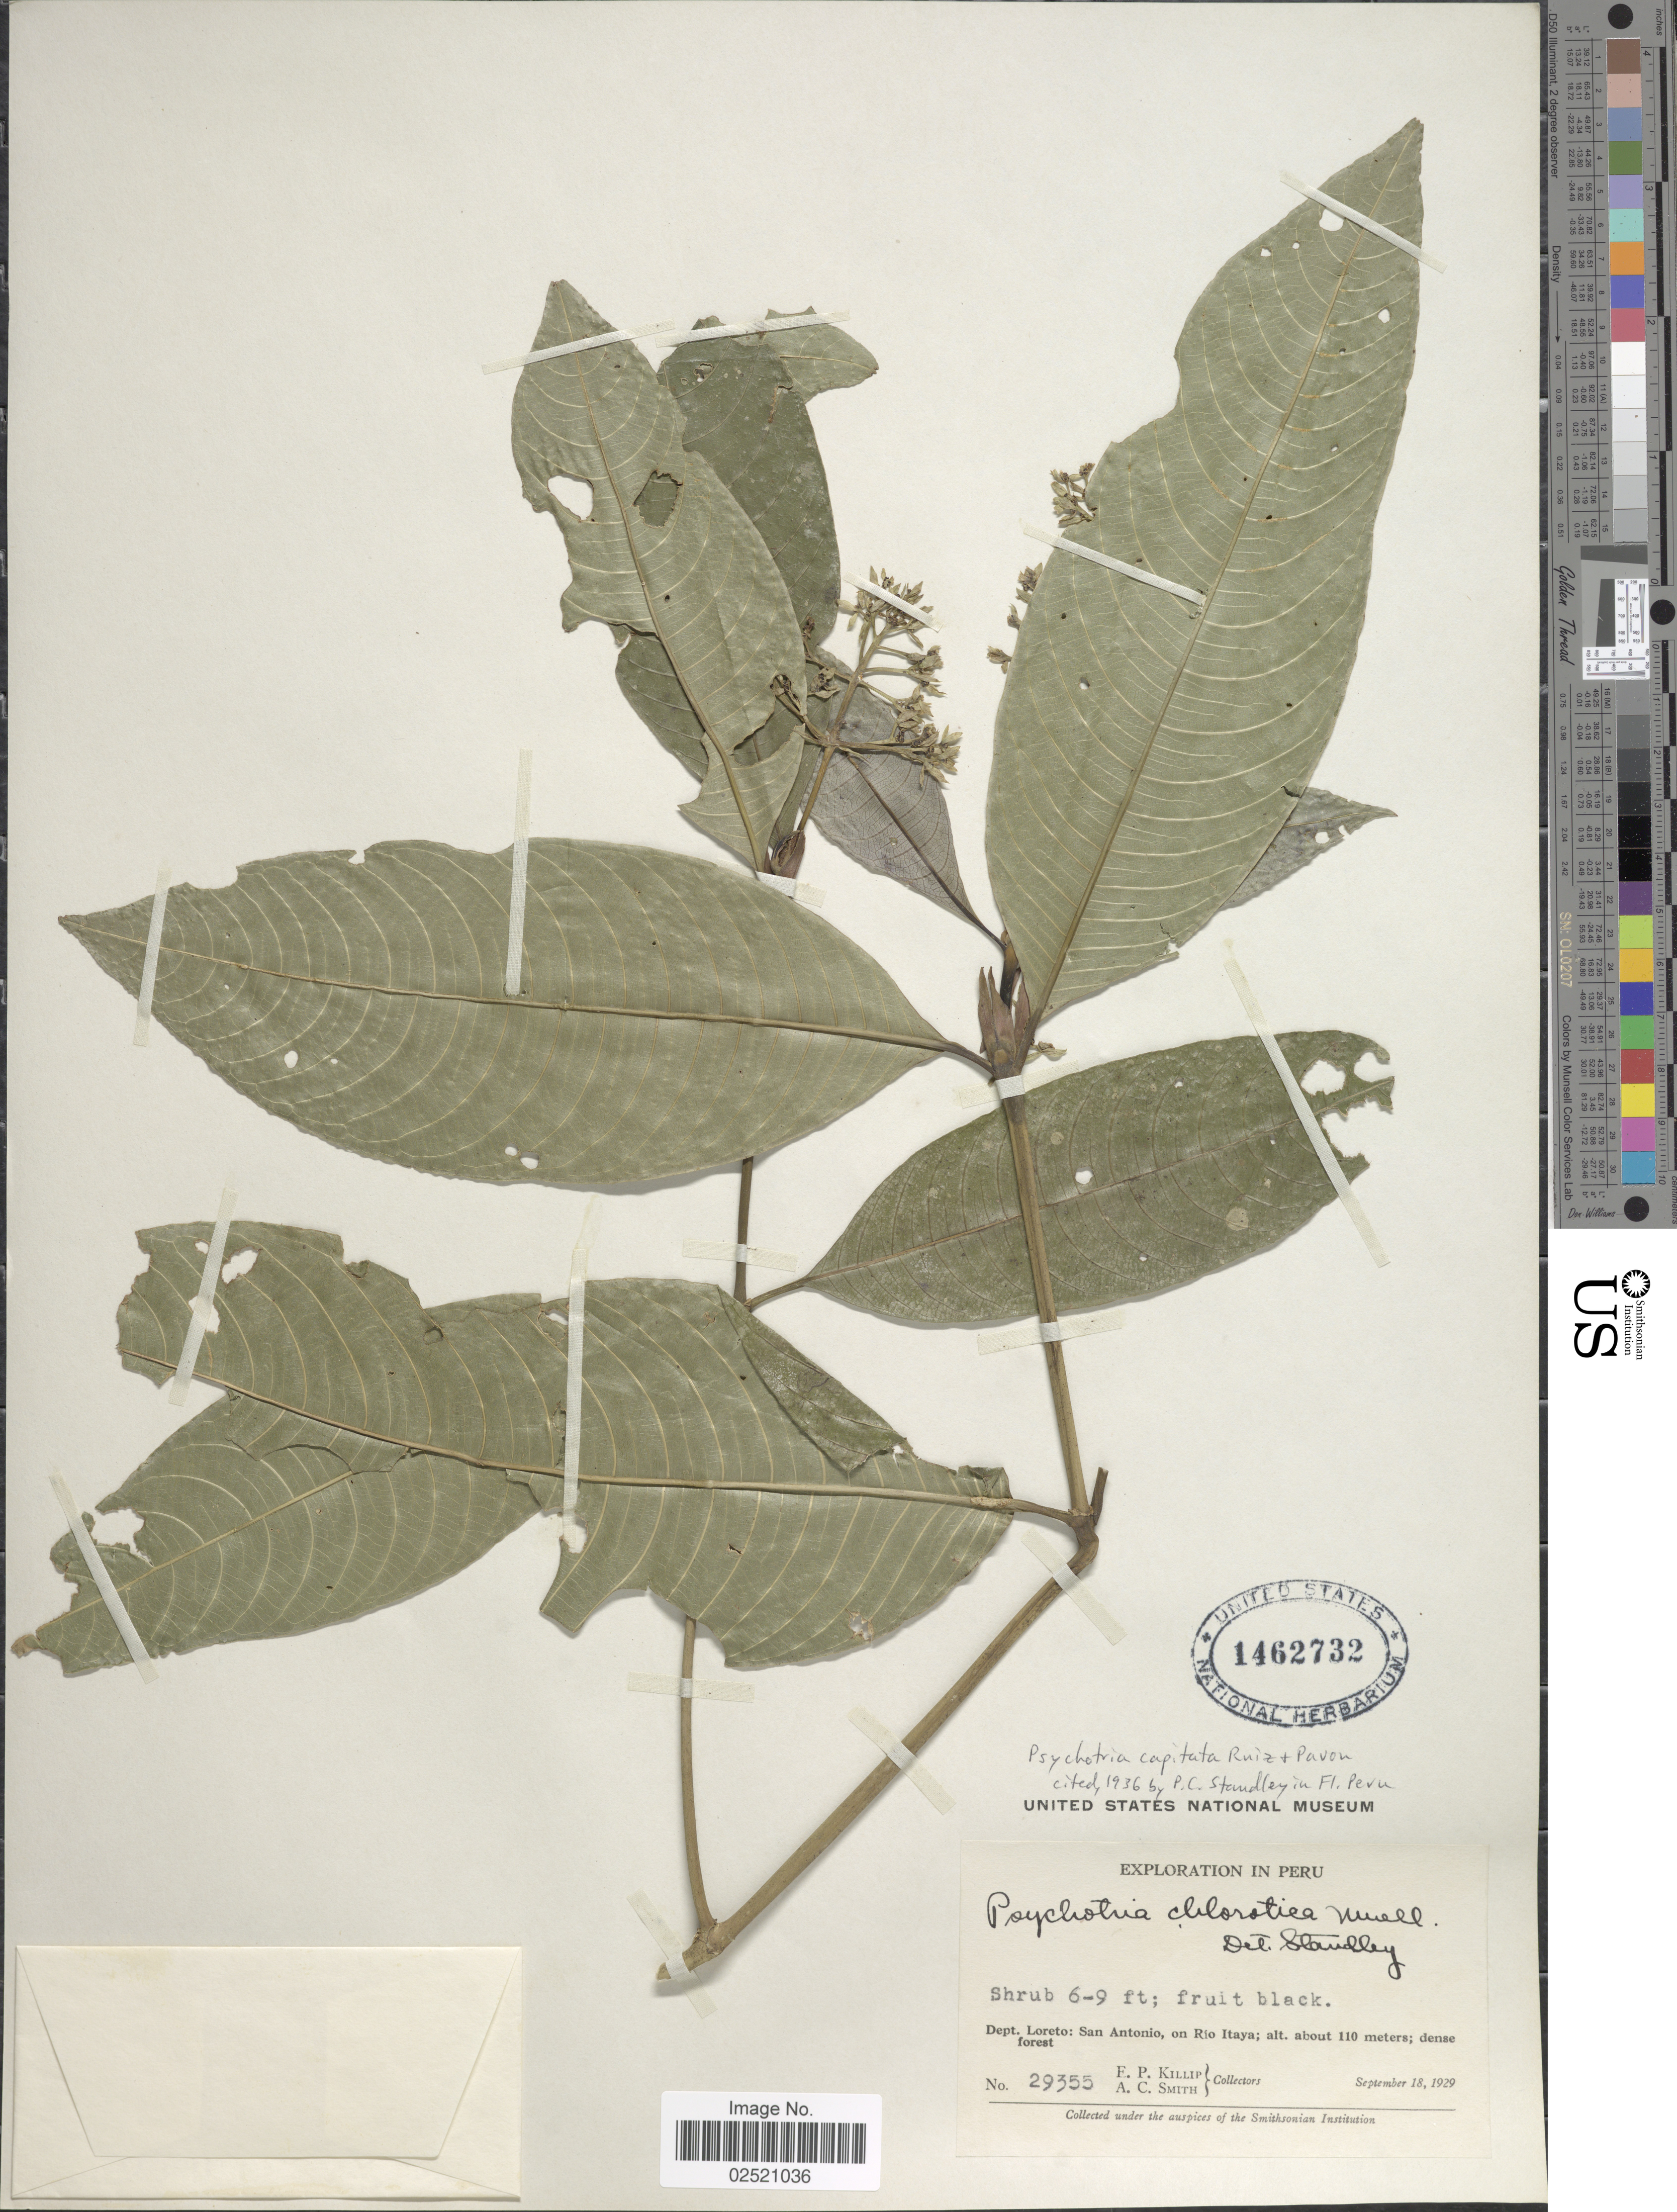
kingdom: Plantae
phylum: Tracheophyta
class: Magnoliopsida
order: Gentianales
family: Rubiaceae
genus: Psychotria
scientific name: Psychotria capitata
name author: Ruiz & Pav.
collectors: E. P. Killip & A. C. Smith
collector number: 29355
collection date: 1929-09-18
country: Peru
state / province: Loreto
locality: San Antonio, on Rio Itaya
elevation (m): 110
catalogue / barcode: US 1462732